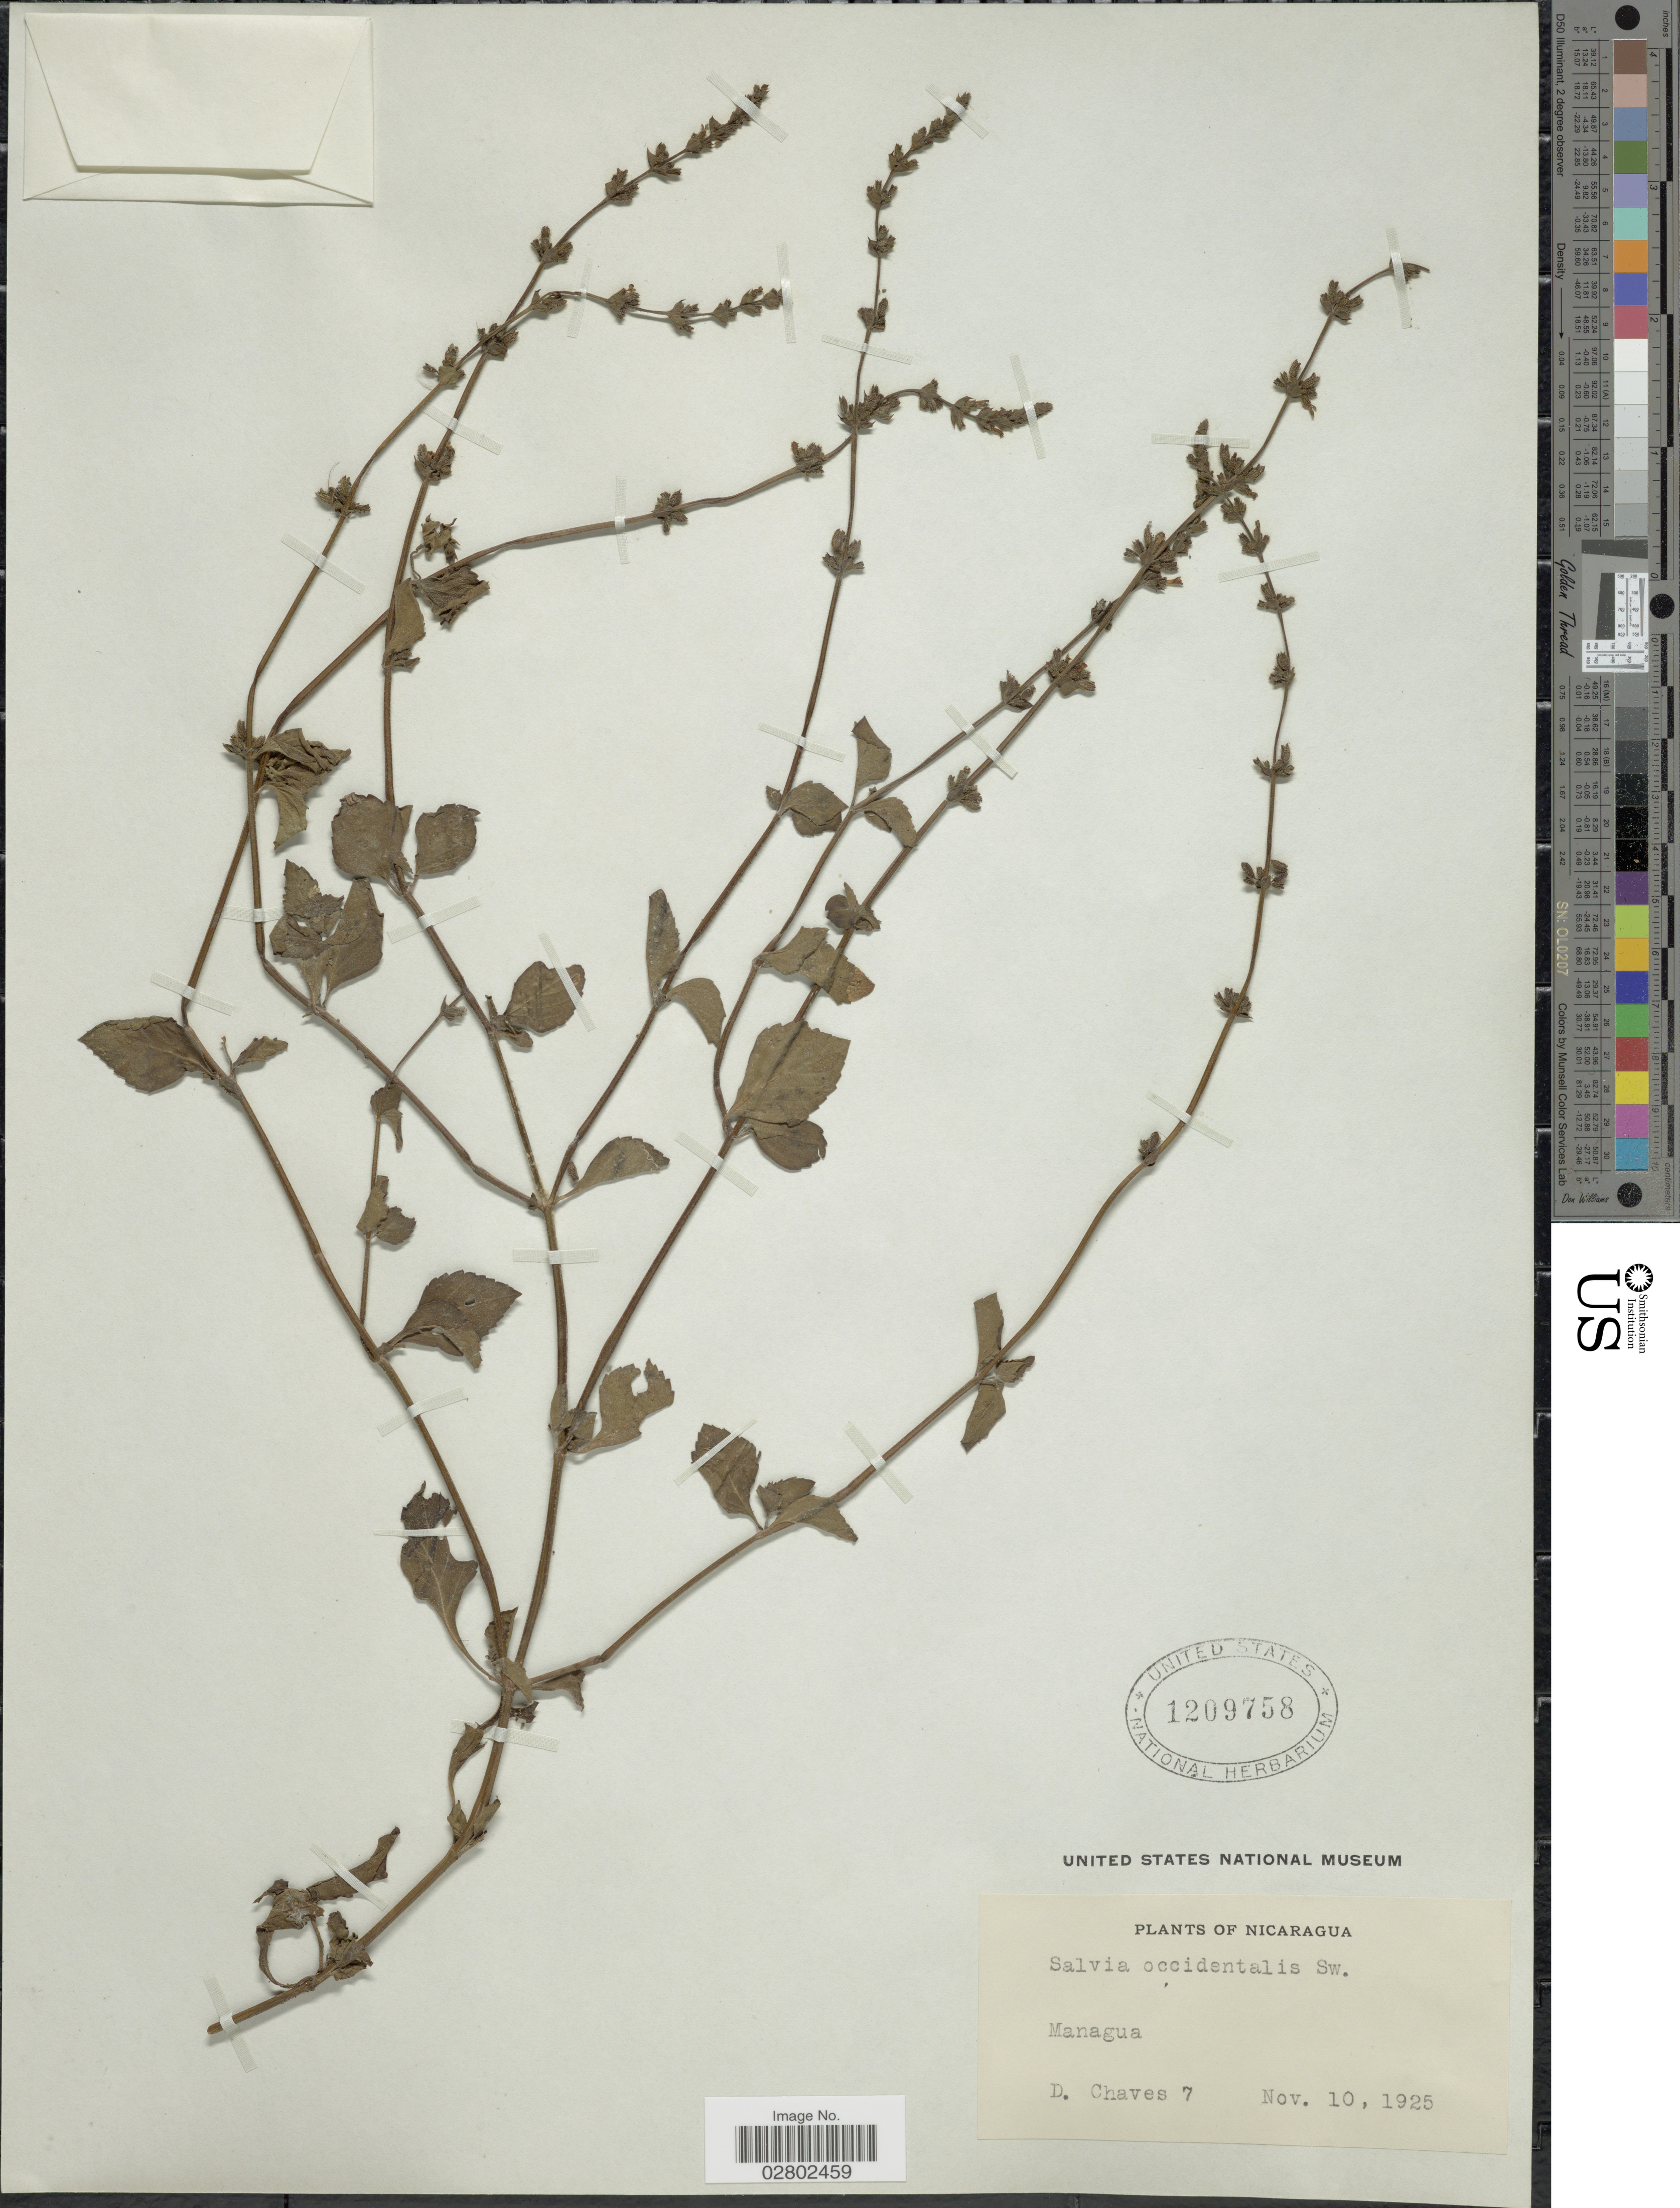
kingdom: Plantae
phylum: Tracheophyta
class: Magnoliopsida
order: Lamiales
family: Lamiaceae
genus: Salvia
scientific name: Salvia occidentalis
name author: Sw.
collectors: D. Chaves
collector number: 7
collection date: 1925-11-10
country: Nicaragua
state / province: Managua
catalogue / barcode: US 1209758